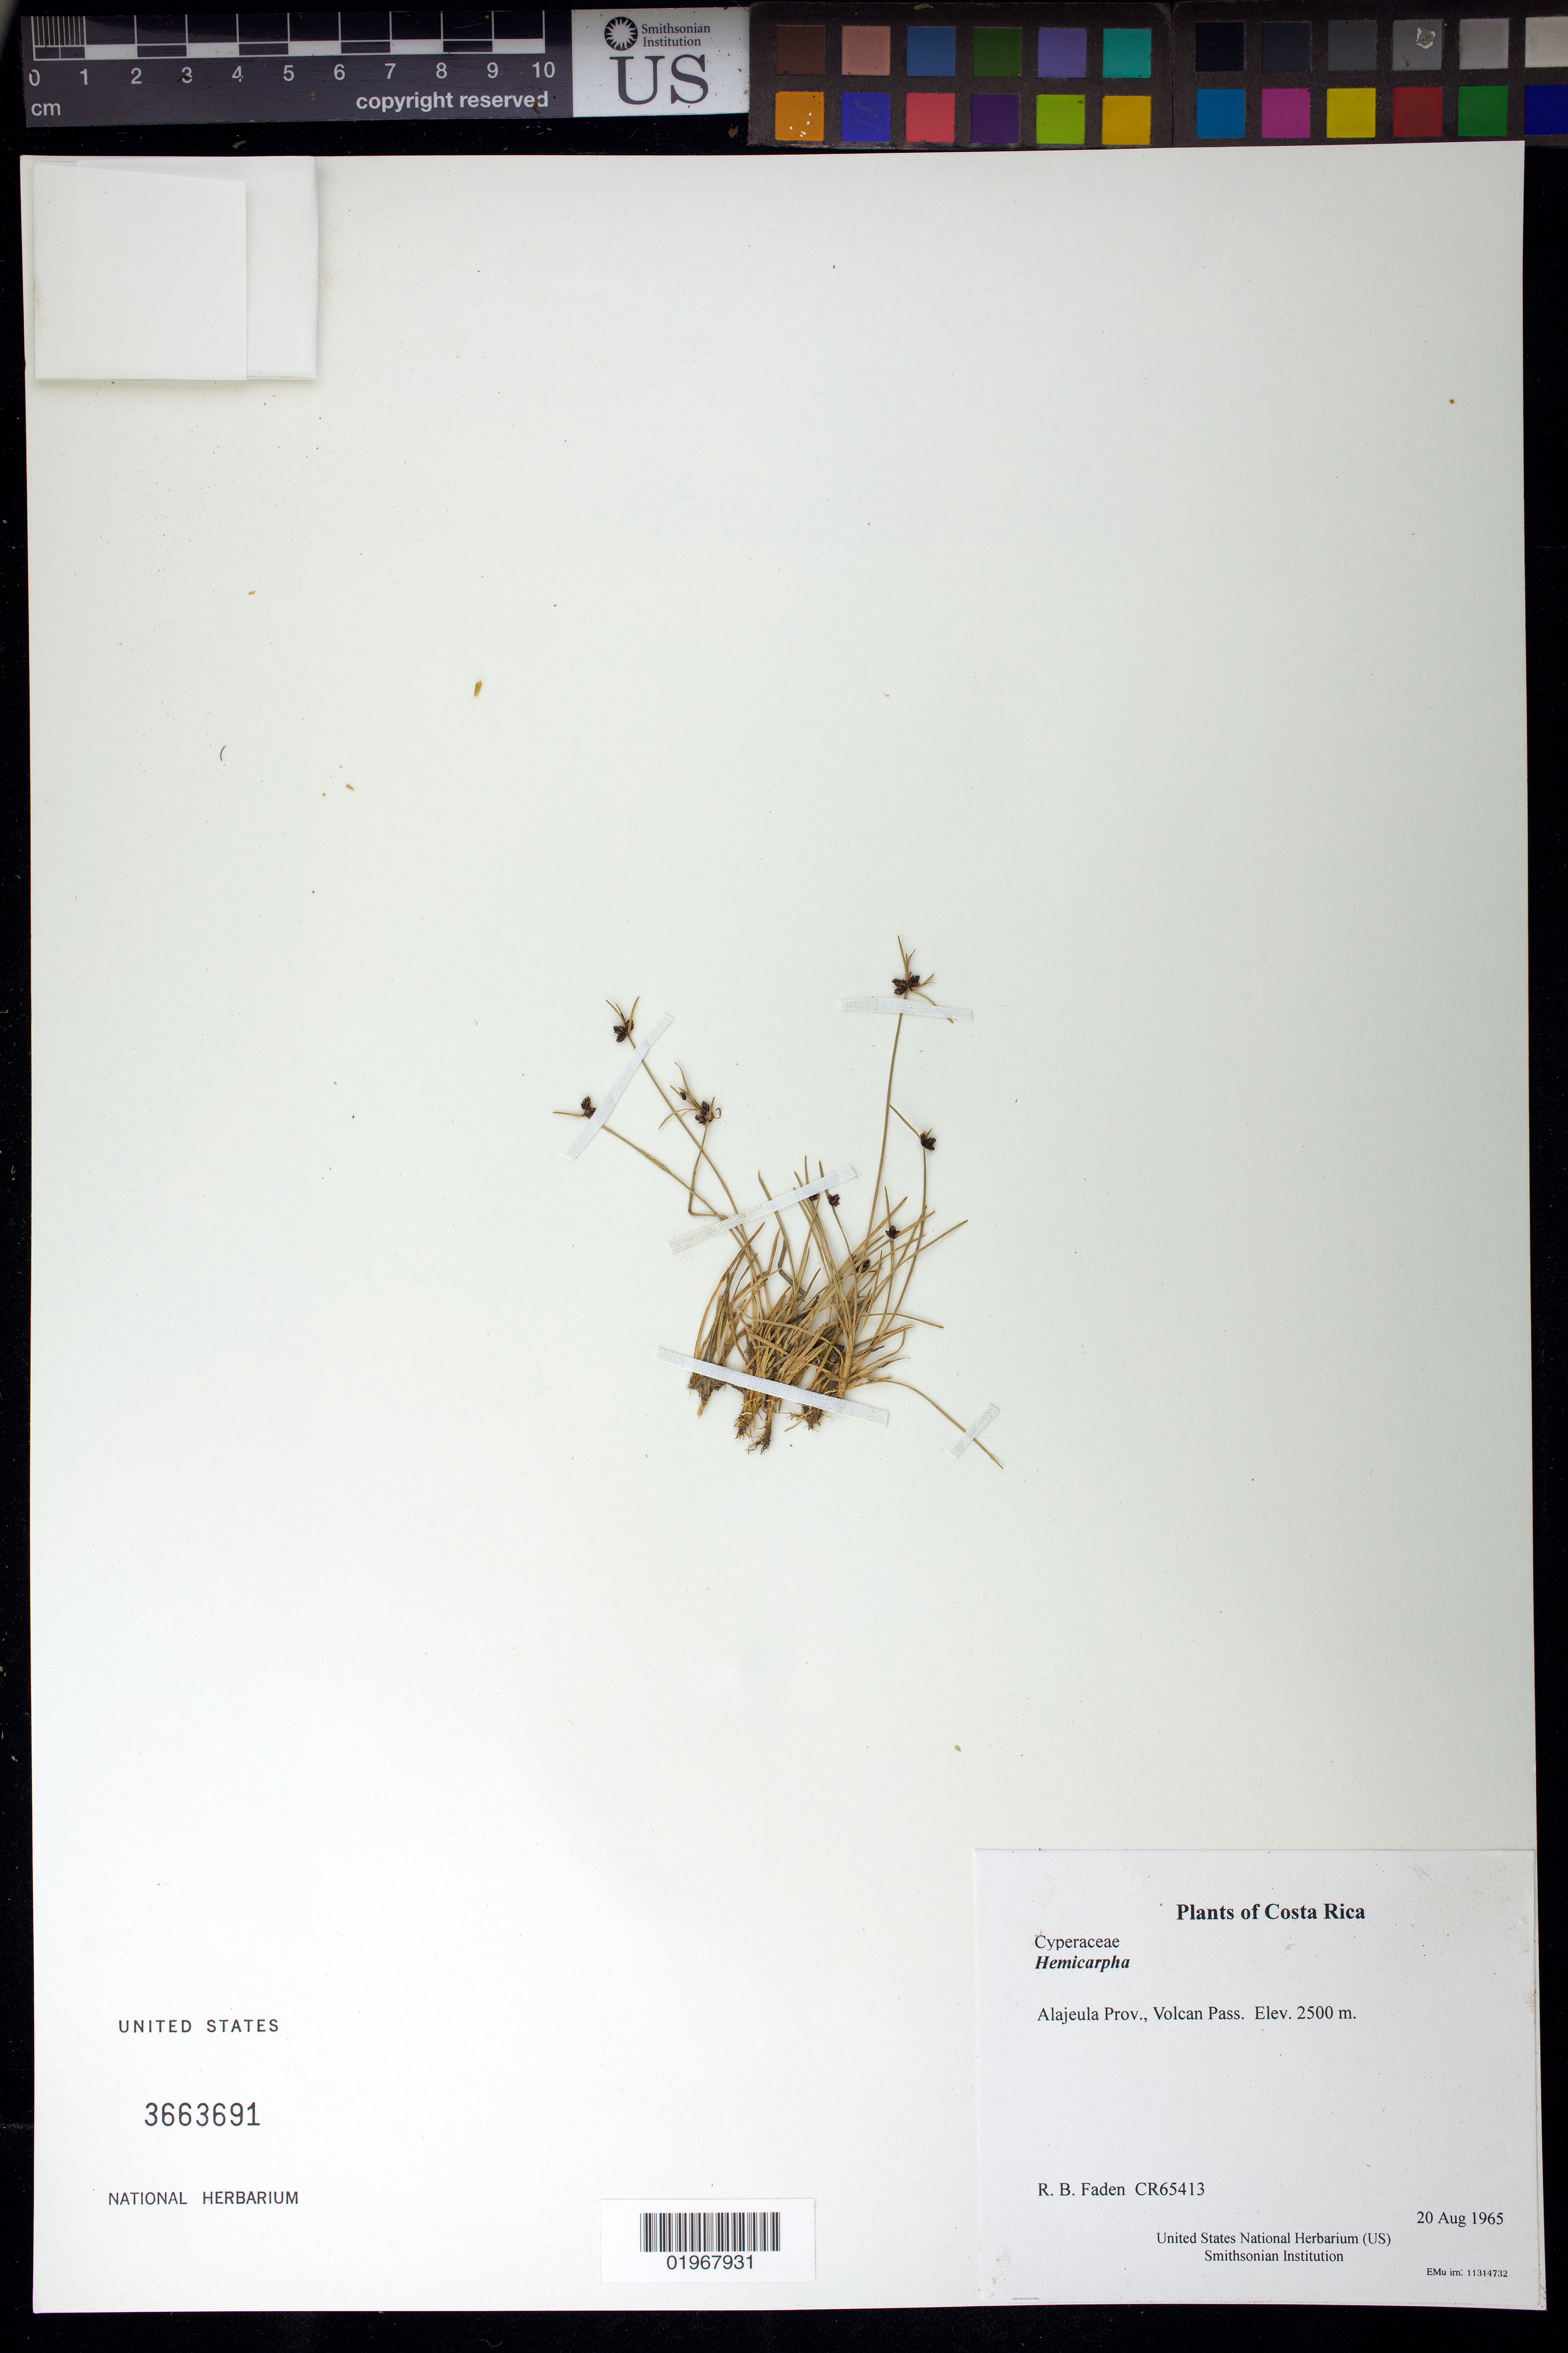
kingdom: Plantae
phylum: Tracheophyta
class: Liliopsida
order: Poales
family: Cyperaceae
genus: Isolepis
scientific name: Isolepis nigricans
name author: Kunth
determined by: Strong, Mark T., (BOT), Smithsonian Institution - National Museum of Natural History (UNITED STATES)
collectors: R. B. Faden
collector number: CR65413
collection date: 1965-08-20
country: Costa Rica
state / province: Alajuela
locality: Volcan Pass.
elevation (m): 2500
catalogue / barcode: US 3663691